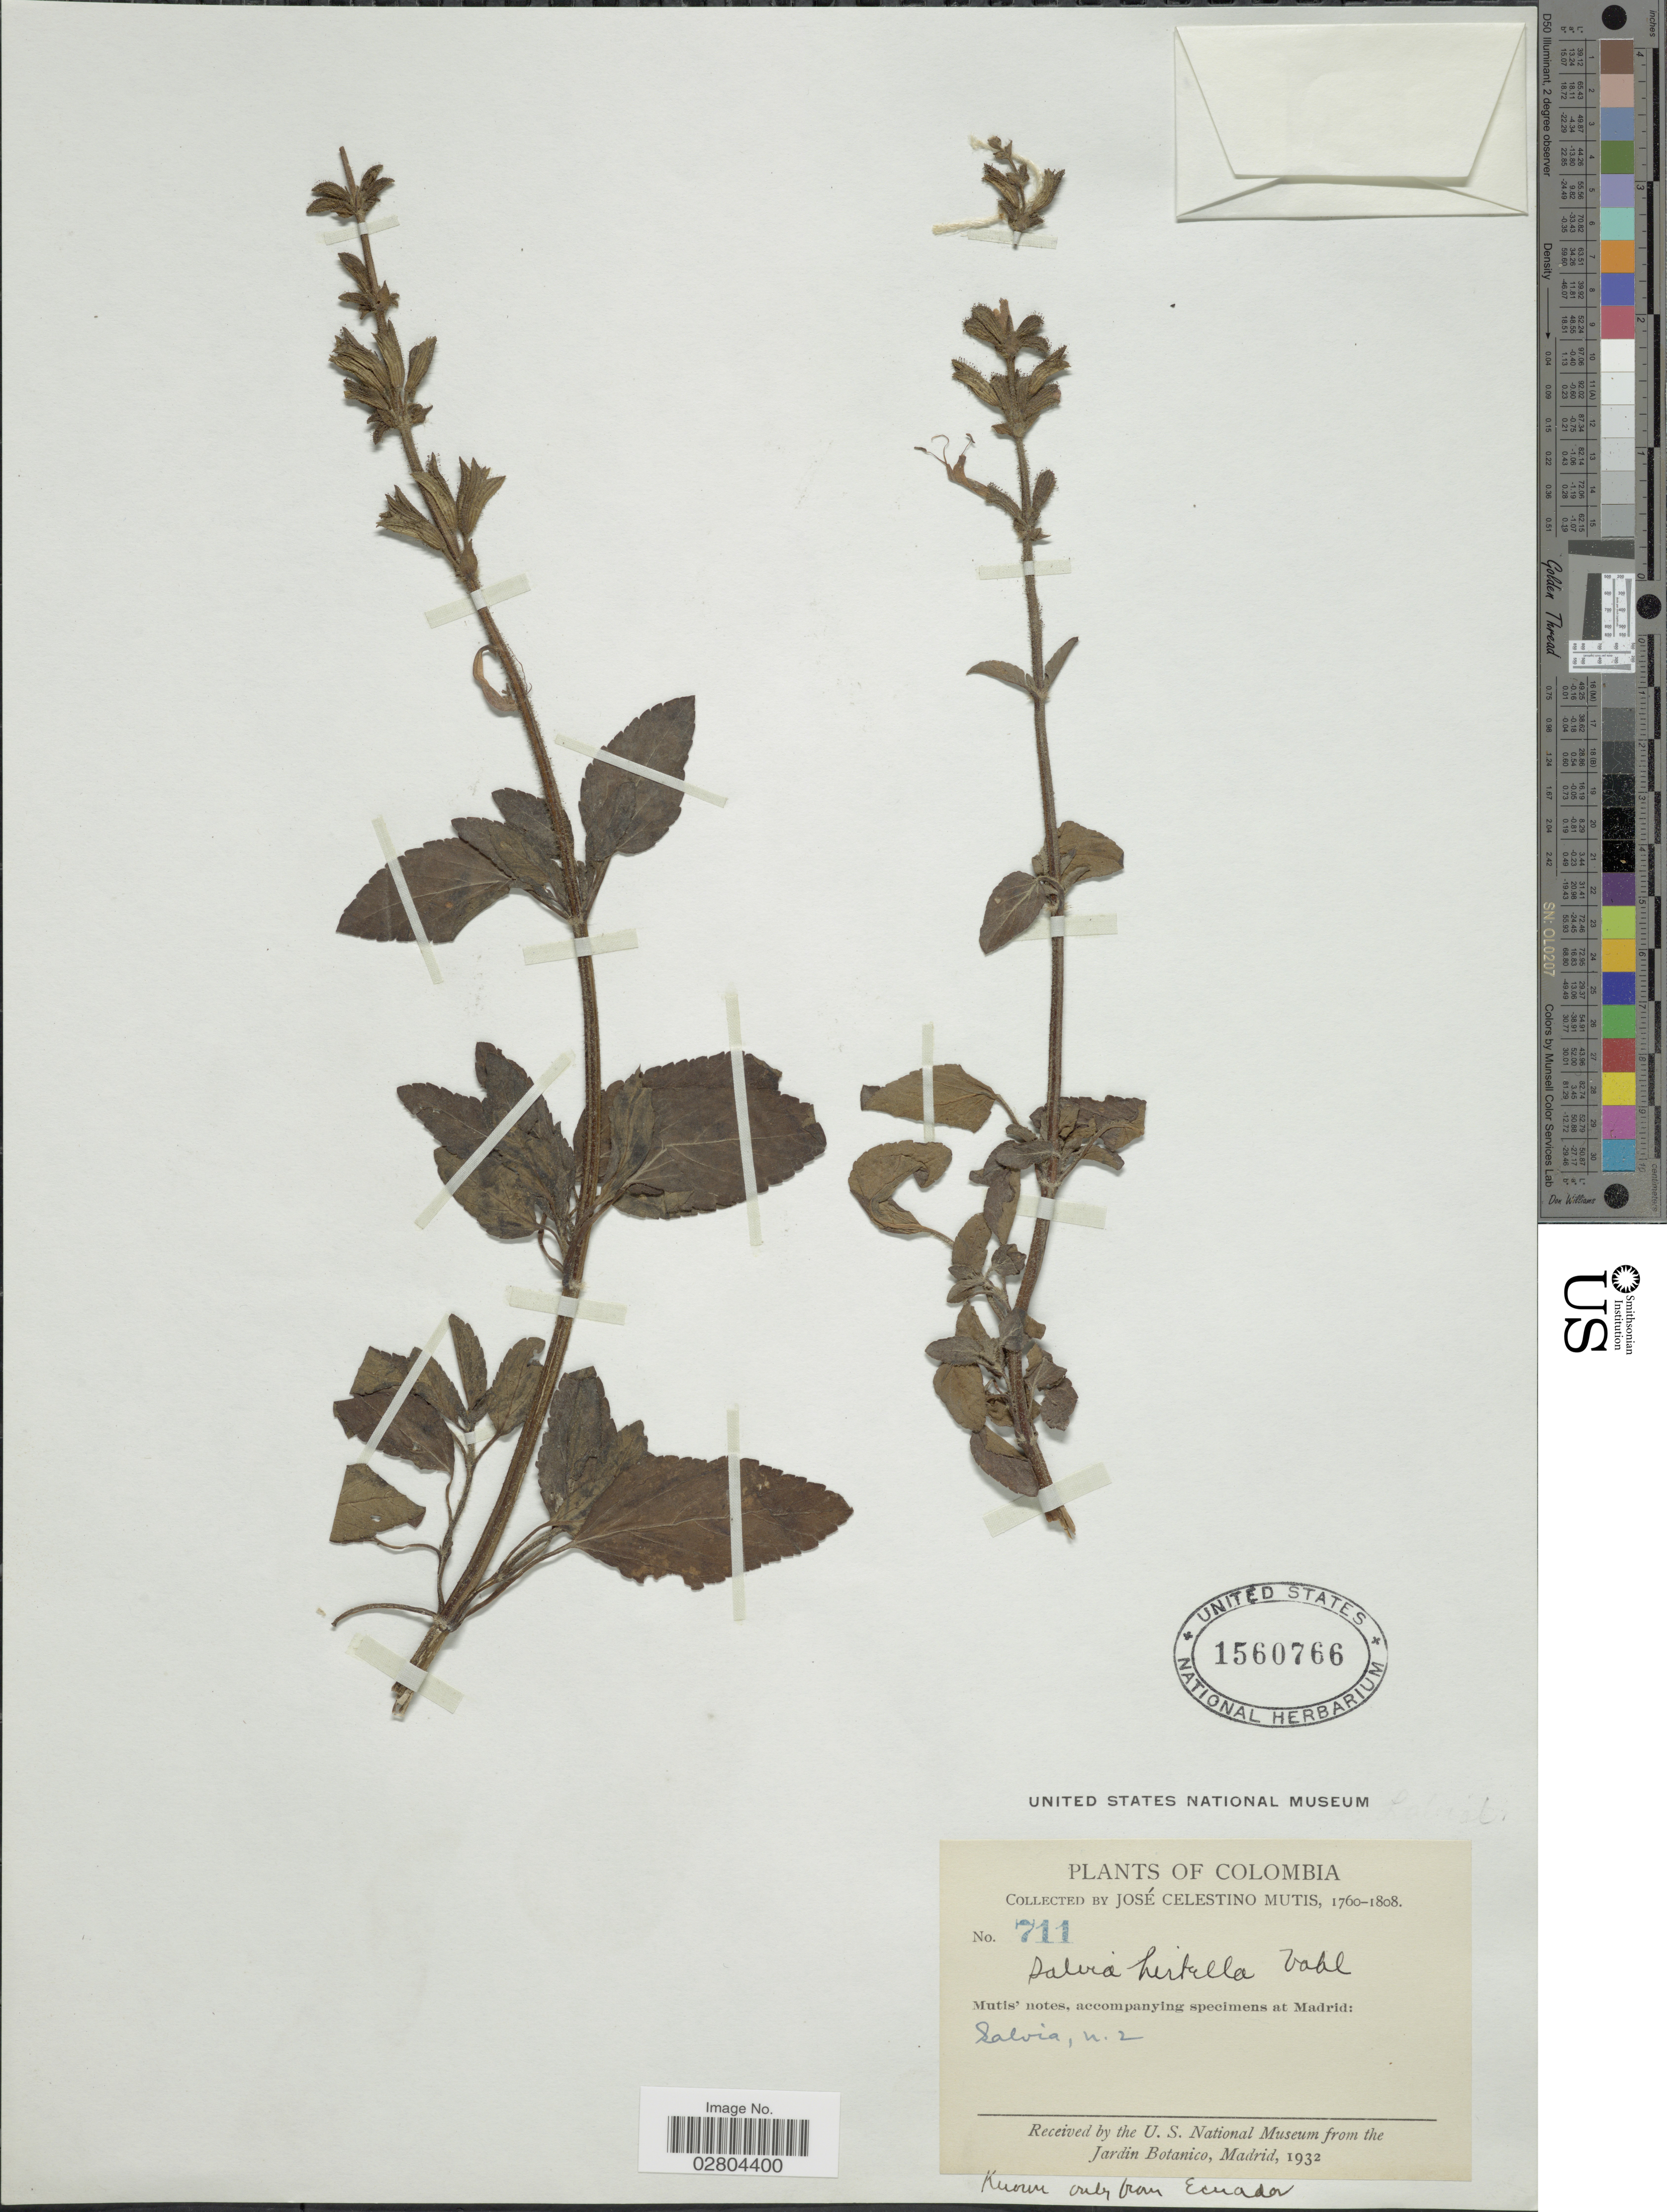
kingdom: Plantae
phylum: Tracheophyta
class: Magnoliopsida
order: Lamiales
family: Lamiaceae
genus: Salvia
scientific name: Salvia hirtella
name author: Vahl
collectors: J. C. B. Mutis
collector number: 711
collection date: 1760/1808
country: Colombia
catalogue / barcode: US 1560766